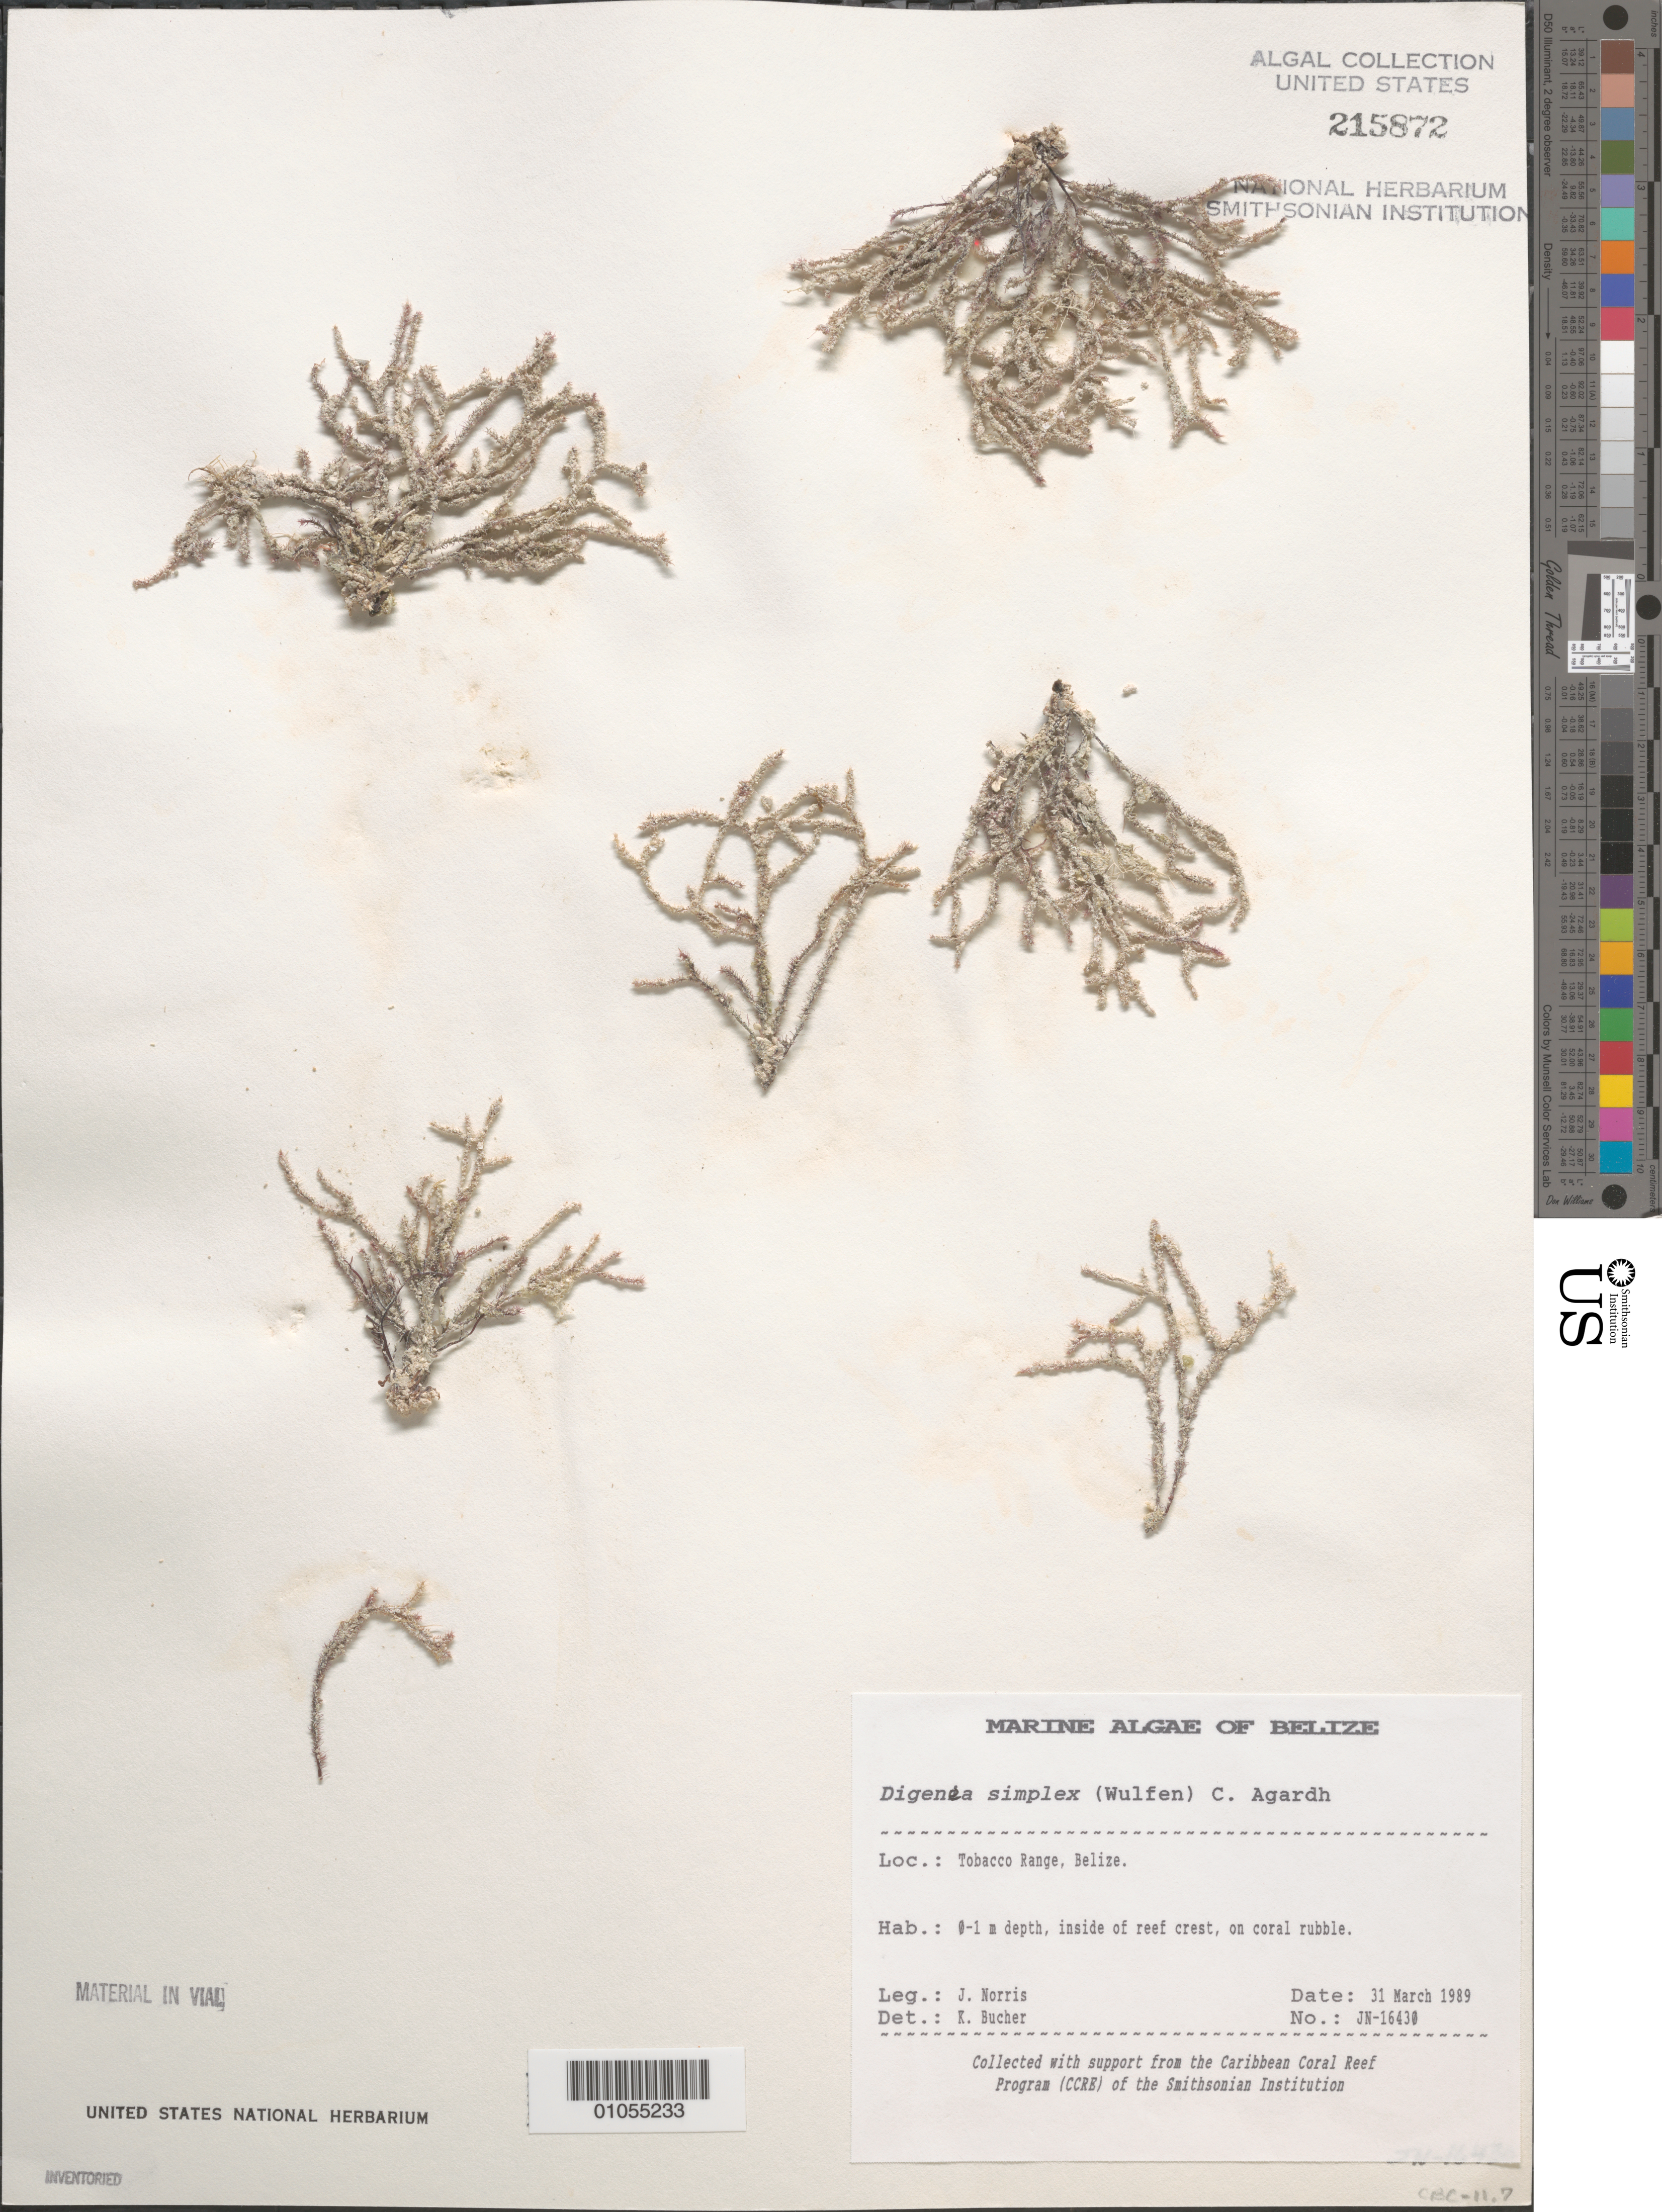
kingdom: Plantae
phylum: Rhodophyta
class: Florideophyceae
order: Ceramiales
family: Rhodomelaceae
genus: Digenea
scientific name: Digenea simplex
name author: (Wulfen) C. Agardh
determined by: Bucher, Katina E.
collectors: J. N. Norris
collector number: JN-16430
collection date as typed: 31 Mar 1989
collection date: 1989-03-31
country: Belize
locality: Tobacco Range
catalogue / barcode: US 215872